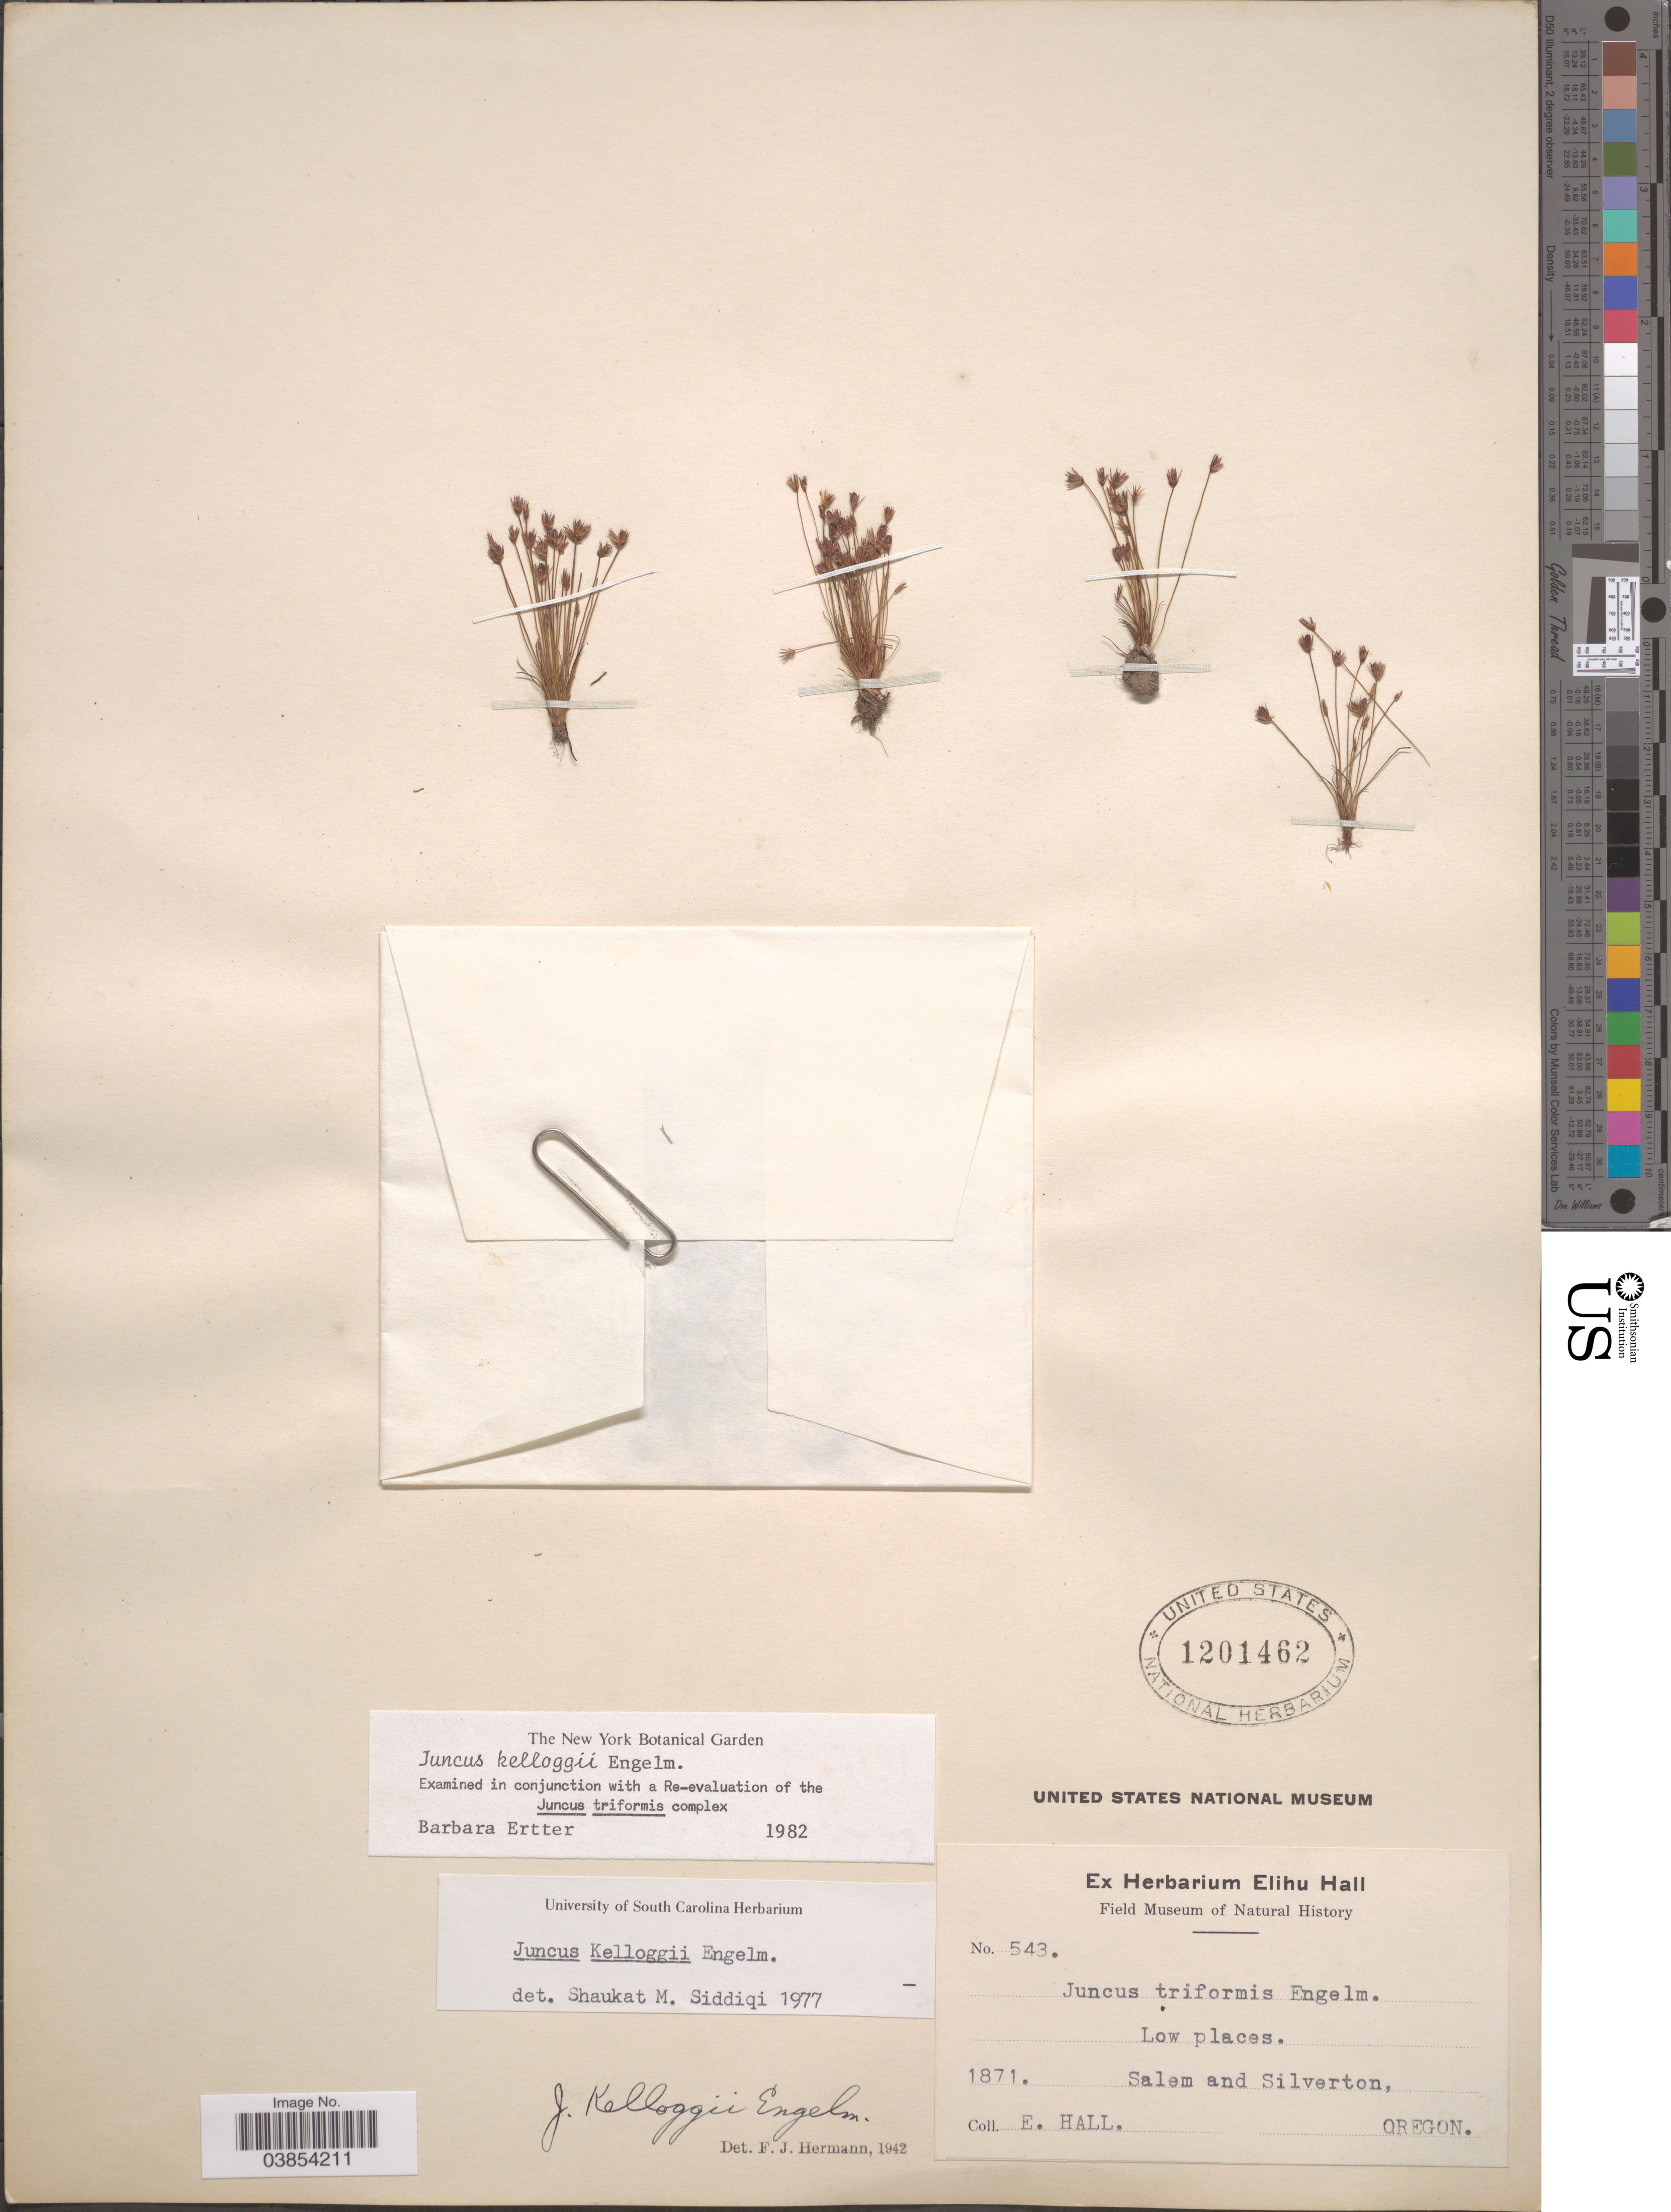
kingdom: Plantae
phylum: Tracheophyta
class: Liliopsida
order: Poales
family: Juncaceae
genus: Juncus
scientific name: Juncus kelloggii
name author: Engelm.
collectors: E. Hall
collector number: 543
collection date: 1871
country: United States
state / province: Oregon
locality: Salem and Silverton.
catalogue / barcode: US 1201462